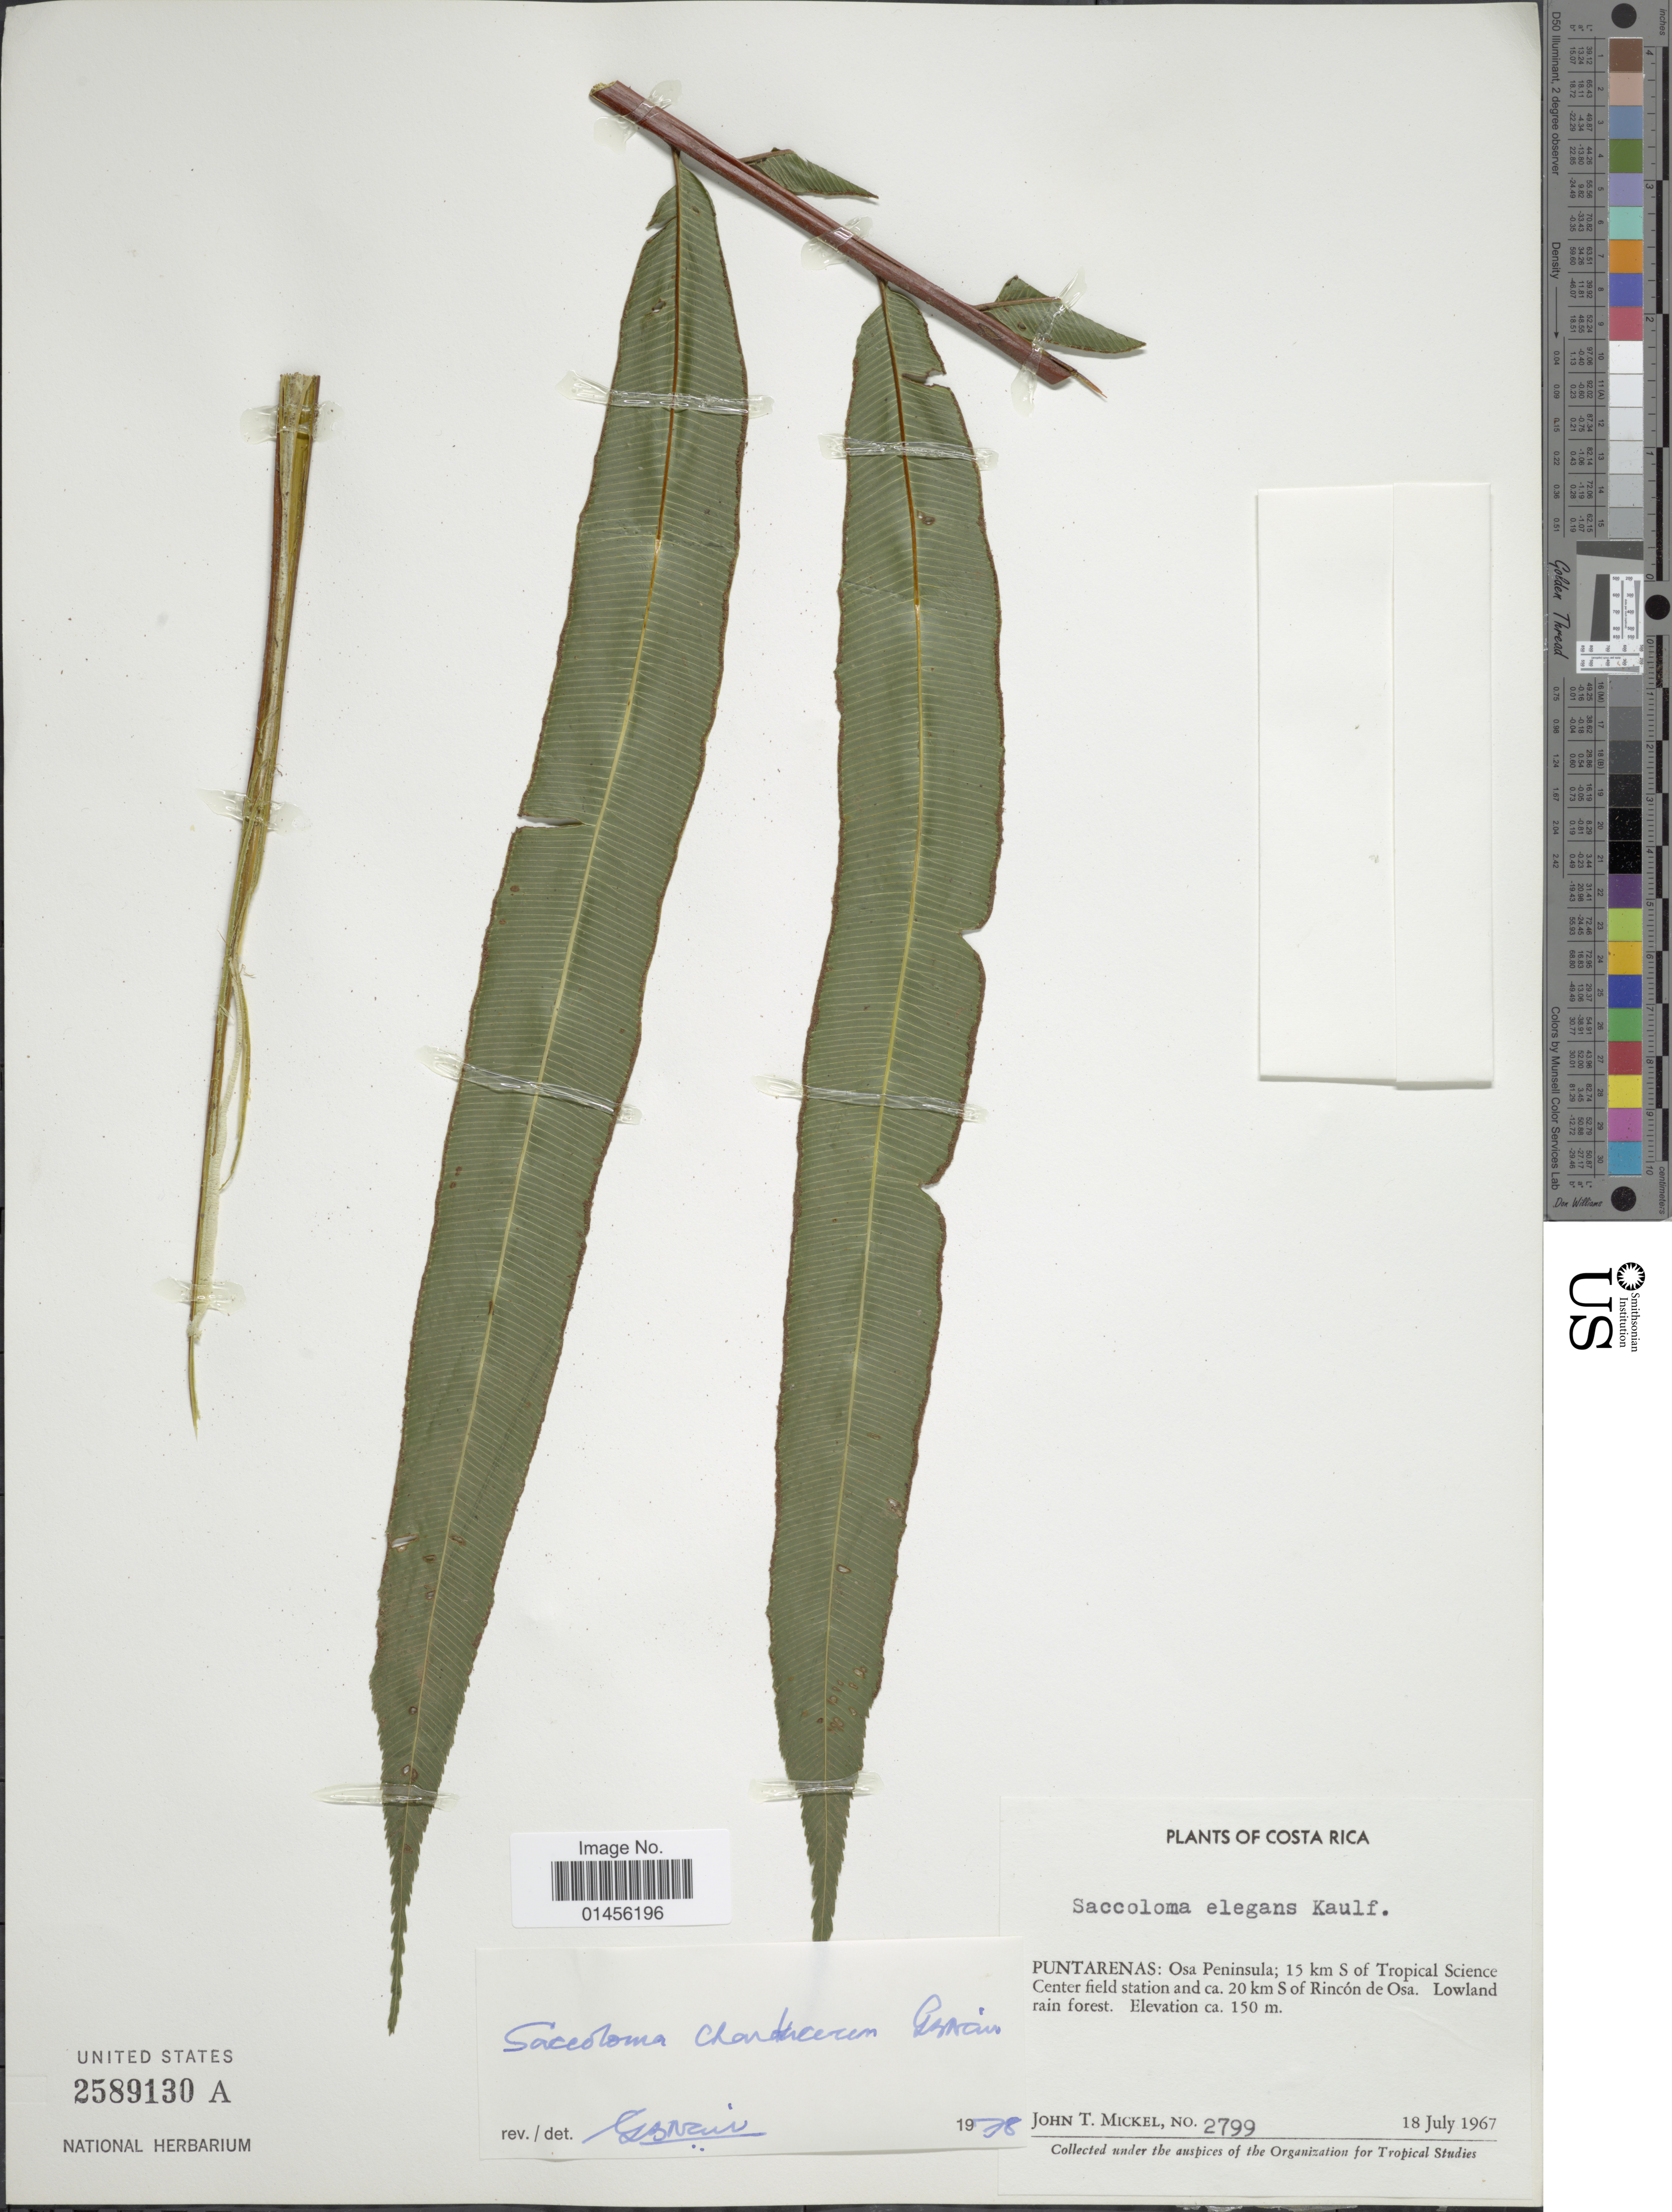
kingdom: Plantae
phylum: Tracheophyta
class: Polypodiopsida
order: Polypodiales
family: Saccolomataceae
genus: Saccoloma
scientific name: Saccoloma elegans subsp. chartaceum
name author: Cremers & K.U. Kramer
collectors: J. T. Mickel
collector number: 2799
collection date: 1967-07-18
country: Costa Rica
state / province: Puntarenas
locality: Osa Penisula; 15 km S of Tropical Science center field station and ca 20 km S of Rincón de Osa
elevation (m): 150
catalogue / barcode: US 2589130A